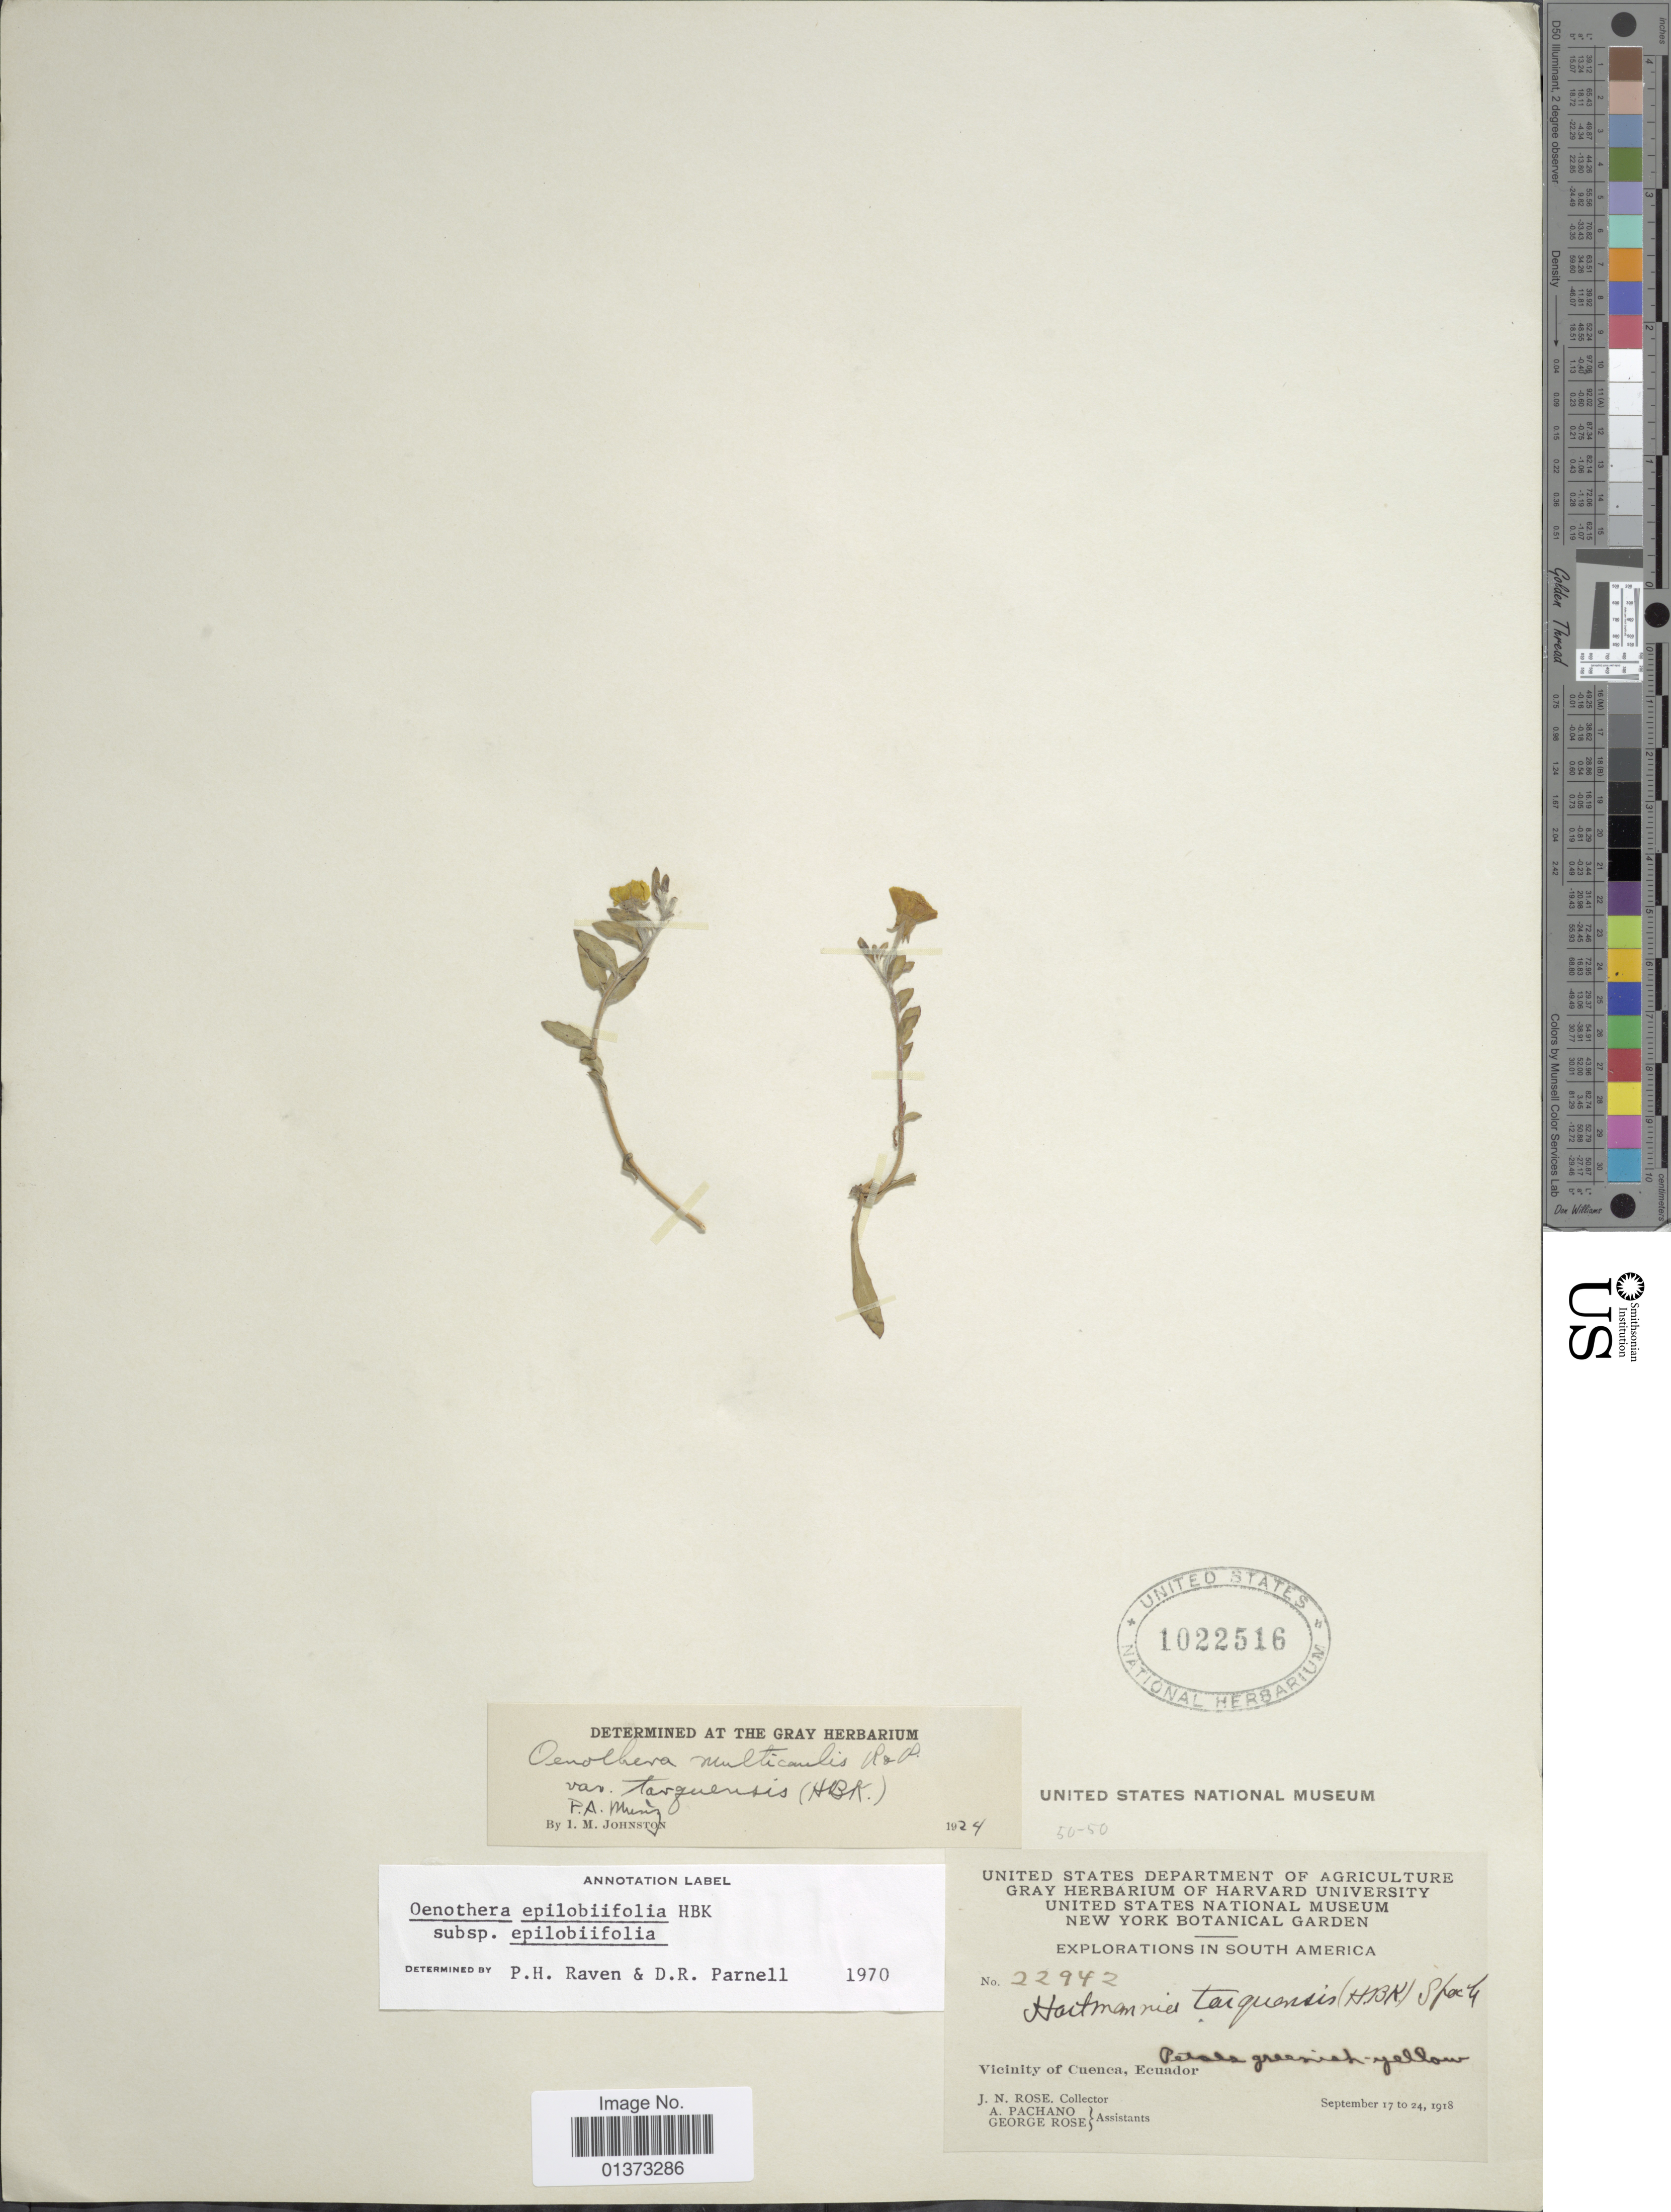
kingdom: Plantae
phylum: Tracheophyta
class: Magnoliopsida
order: Myrtales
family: Onagraceae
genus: Oenothera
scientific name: Oenothera epilobiifolia subsp. epilobiifolia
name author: Kunth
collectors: J. N. Rose, A. Pachano & G. Rose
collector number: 22942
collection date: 1918-09-17/1918-09-24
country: Ecuador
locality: Vicinity of Cuenca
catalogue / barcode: US 1022516